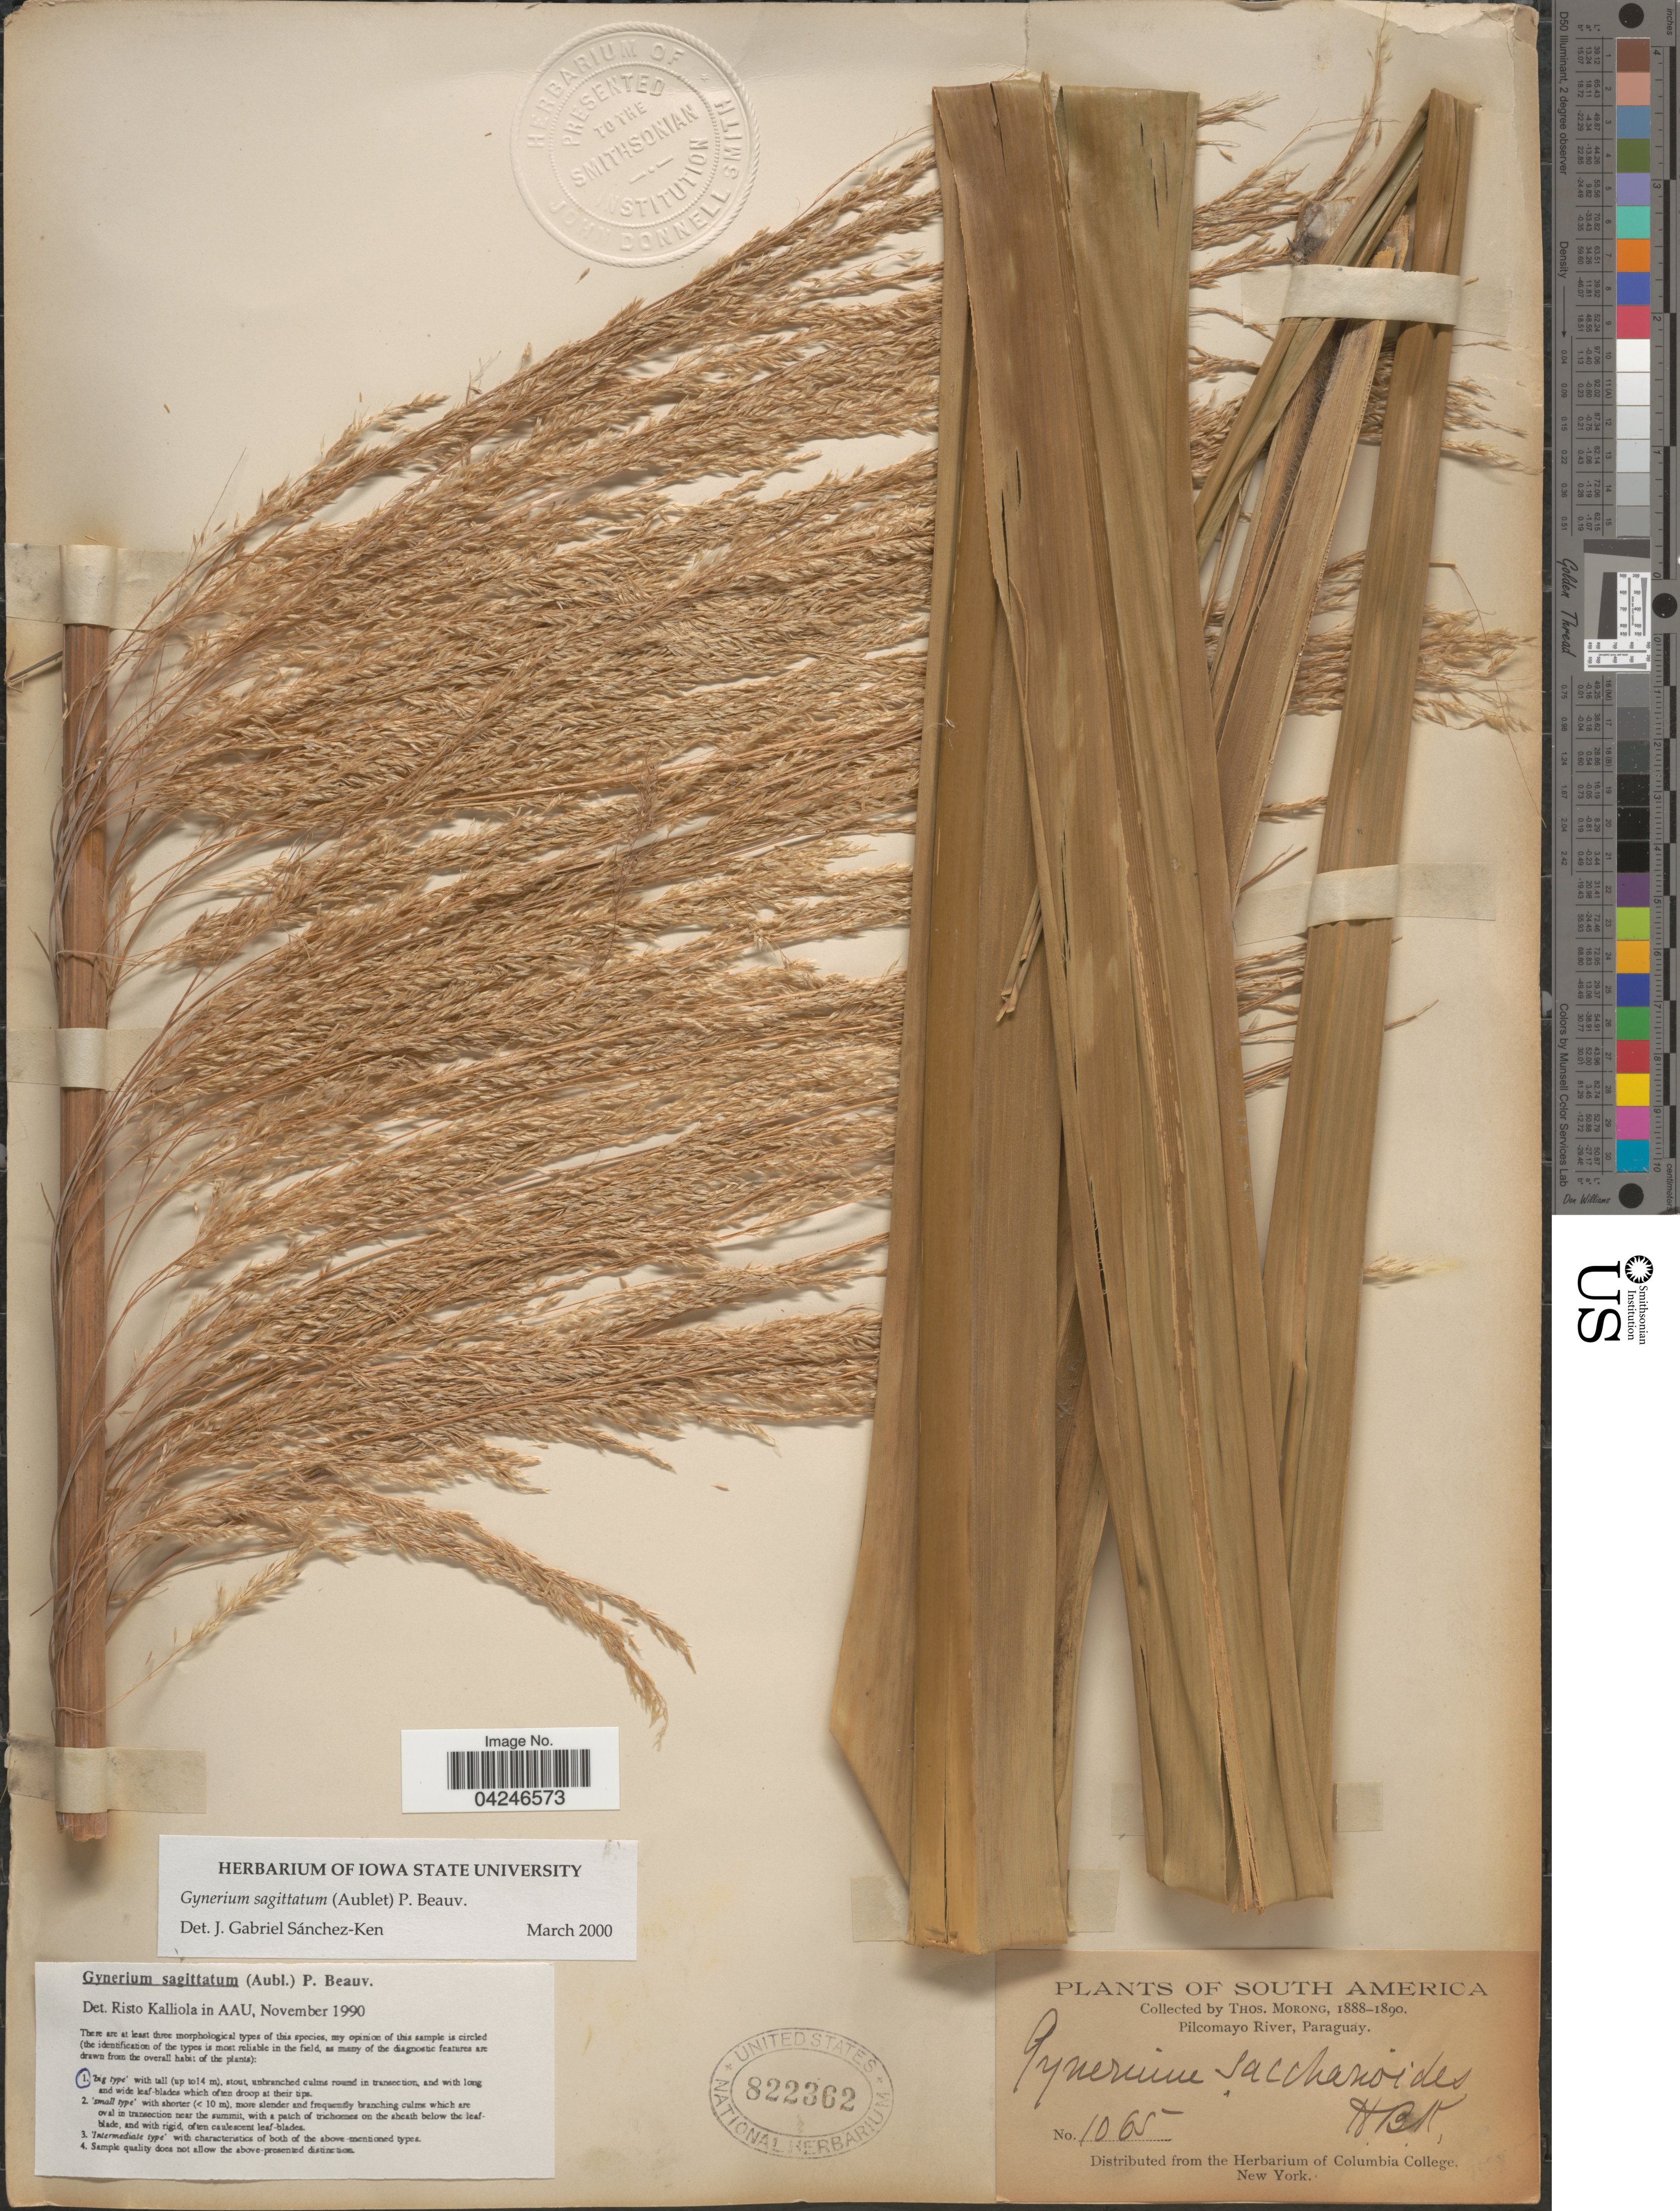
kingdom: Plantae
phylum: Tracheophyta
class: Liliopsida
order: Poales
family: Poaceae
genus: Gynerium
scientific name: Gynerium sagittatum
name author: (Aubl.) P. Beauv.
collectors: ex herb. T. Morong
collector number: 1065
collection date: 1888/1890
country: Paraguay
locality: Pilcomayo River.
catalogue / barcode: US 822362